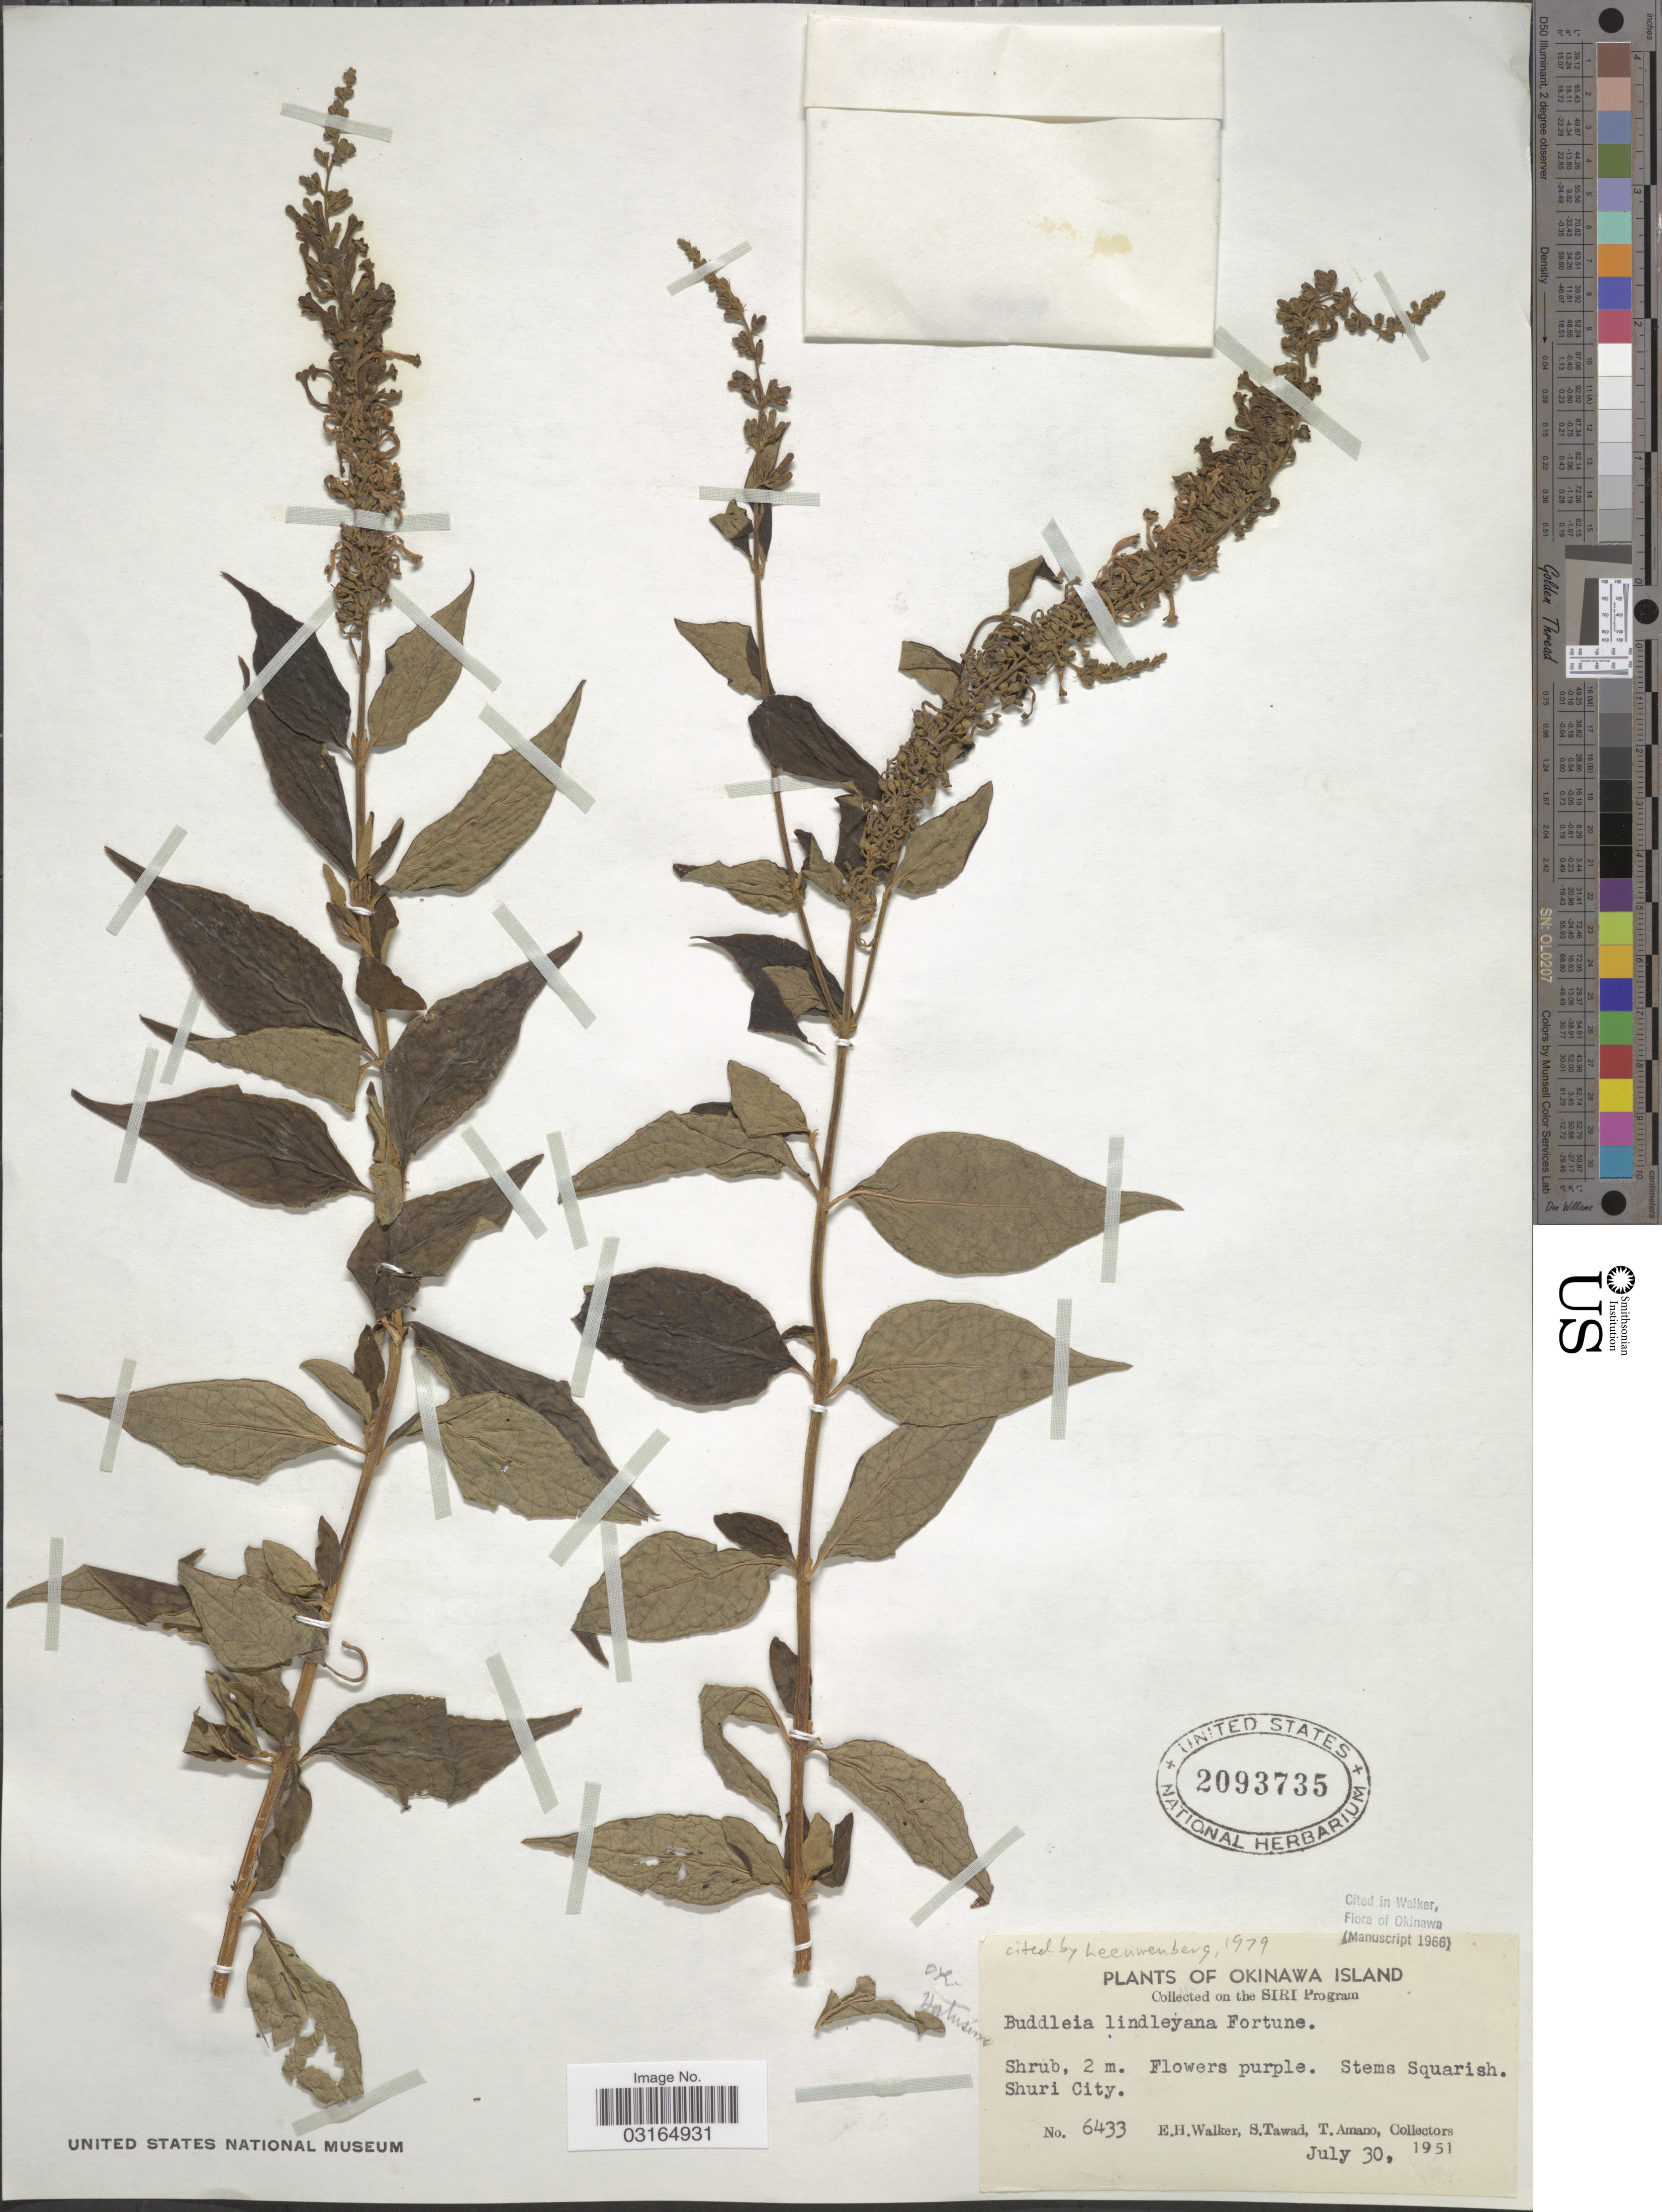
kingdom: Plantae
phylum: Tracheophyta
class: Magnoliopsida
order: Lamiales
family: Scrophulariaceae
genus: Buddleja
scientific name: Buddleja lindleyana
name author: Fortune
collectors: E. H. Walker, S. Tawad & T. Amano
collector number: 6433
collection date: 1951-07-30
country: Japan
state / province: Okinawa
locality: Stems Squarish. Shuri City.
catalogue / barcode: US 2093735